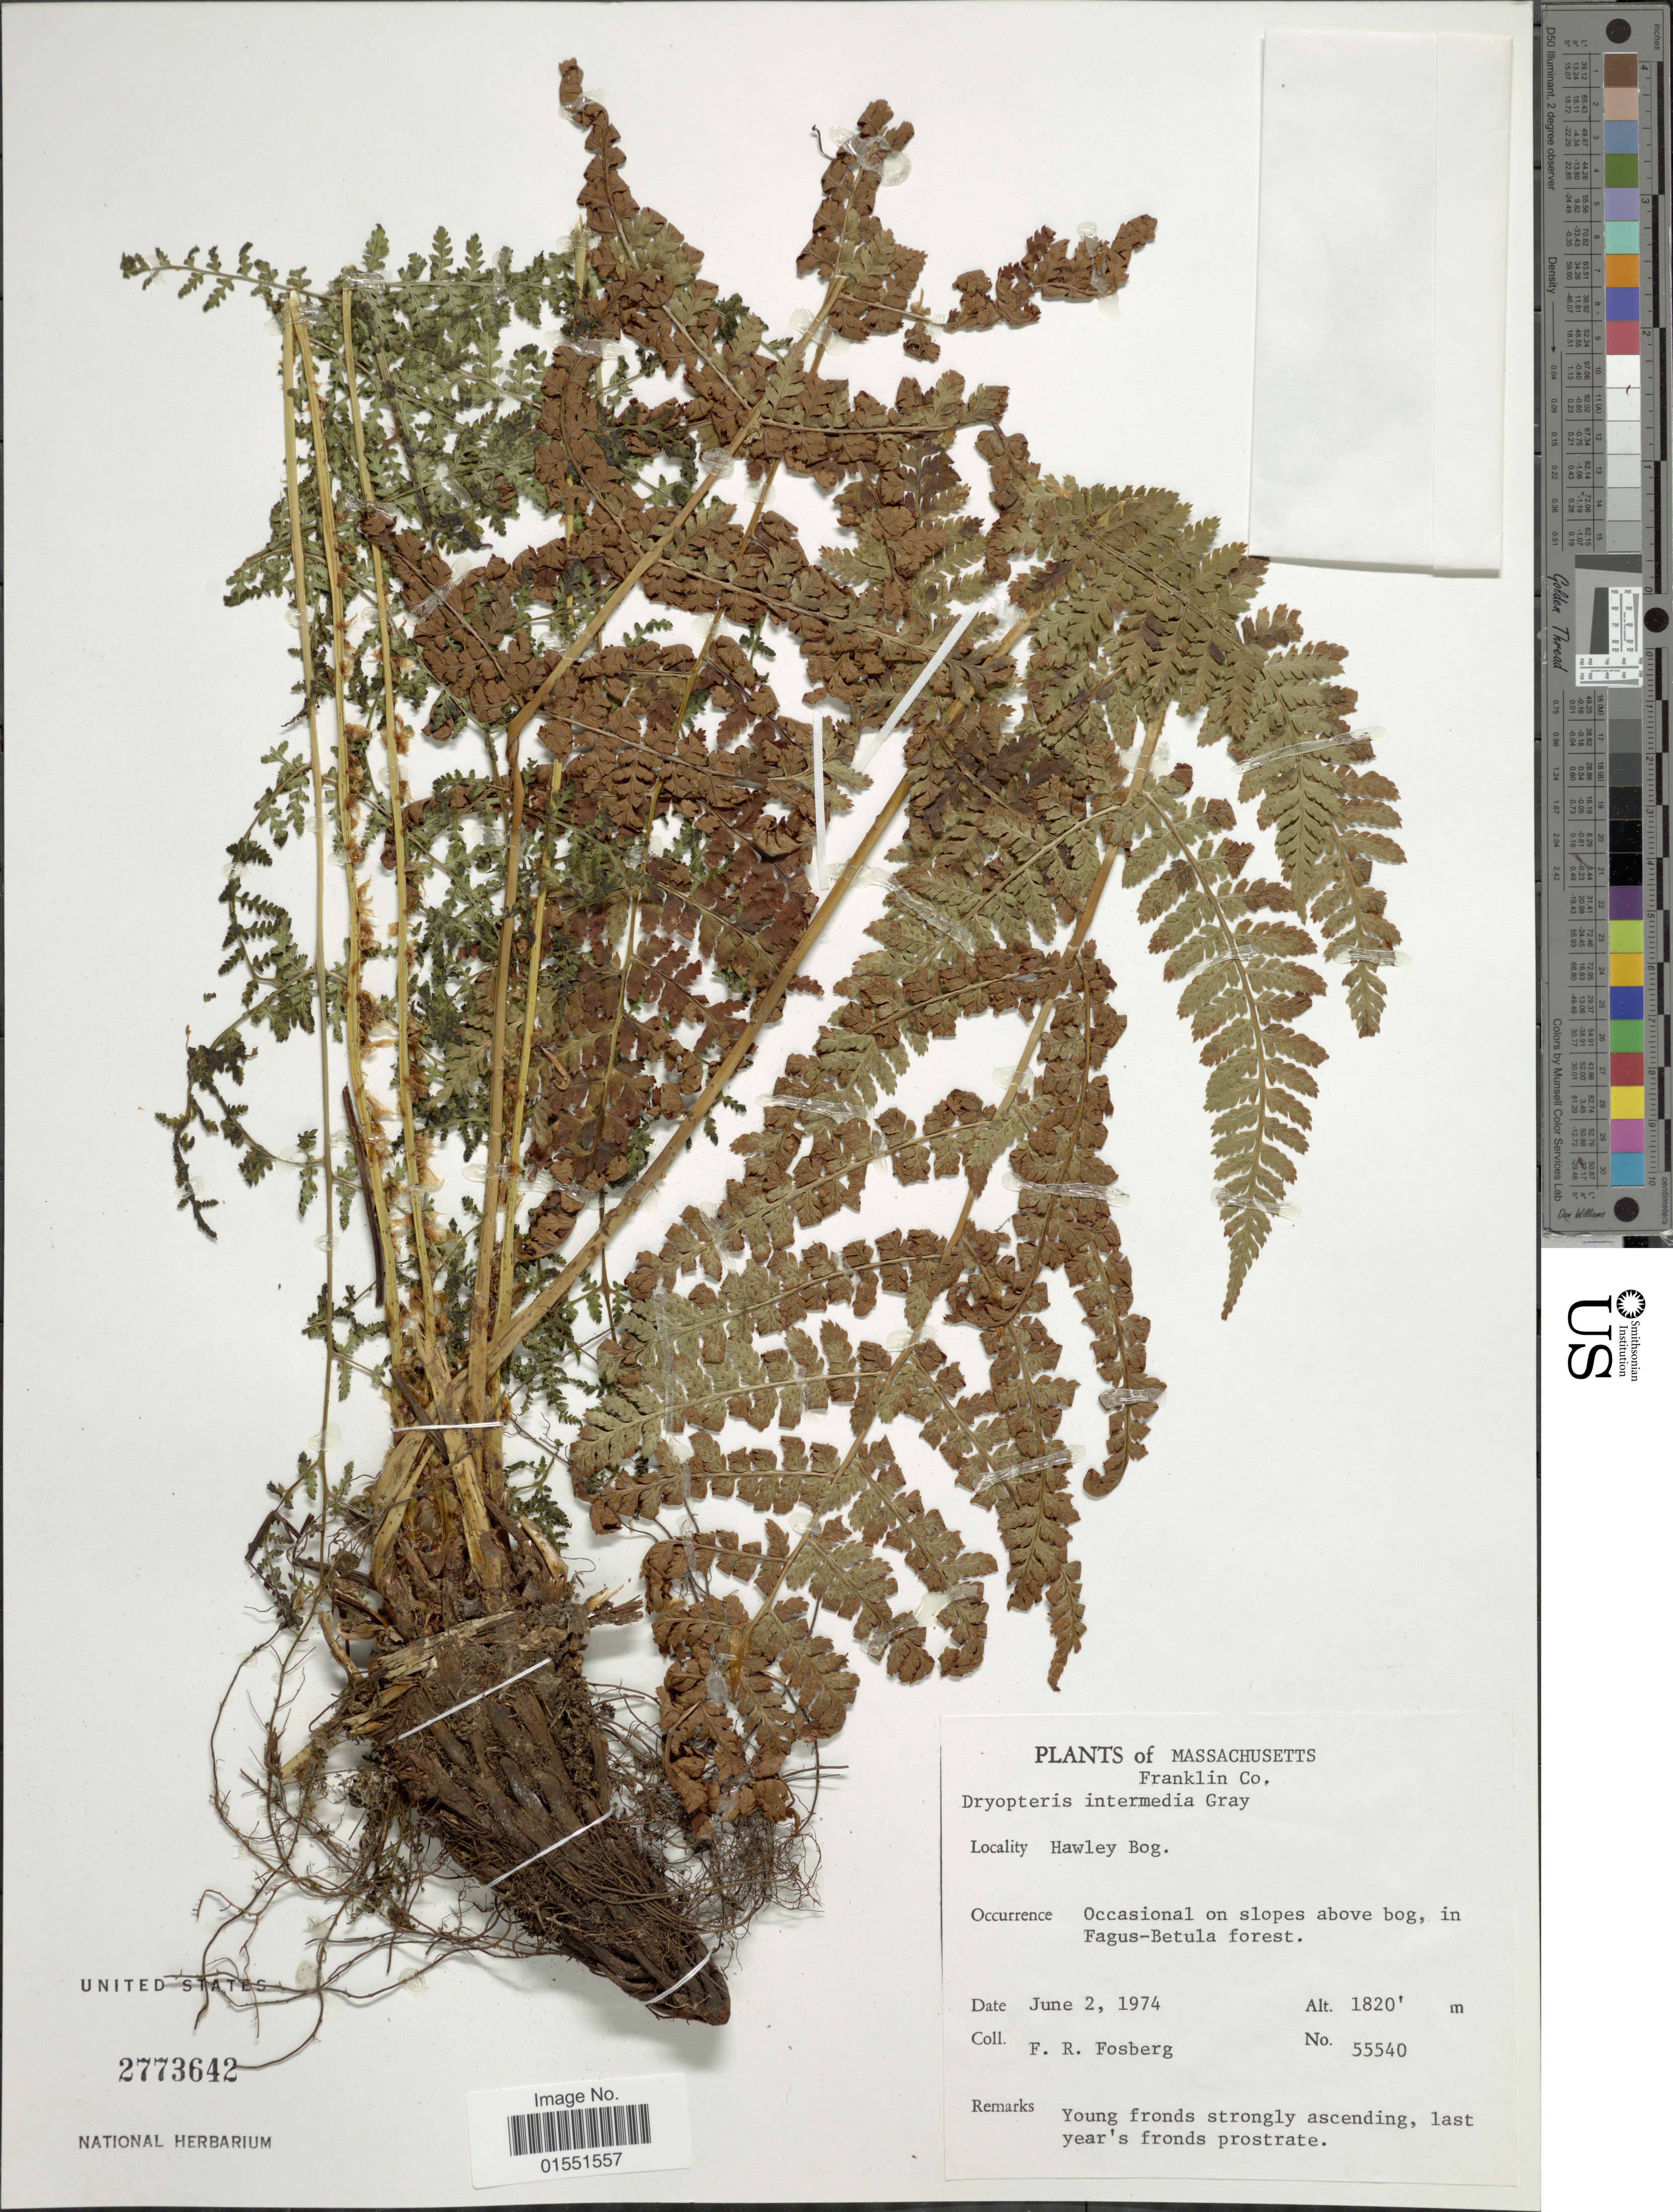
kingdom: Plantae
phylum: Tracheophyta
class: Polypodiopsida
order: Polypodiales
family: Dryopteridaceae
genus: Dryopteris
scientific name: Dryopteris intermedia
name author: (Muhl.) A. Gray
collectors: F. R. Fosberg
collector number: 55540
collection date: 1974-06-02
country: United States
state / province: Massachusetts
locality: Frankilin Co., Hawley Bog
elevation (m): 555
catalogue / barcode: US 2773642